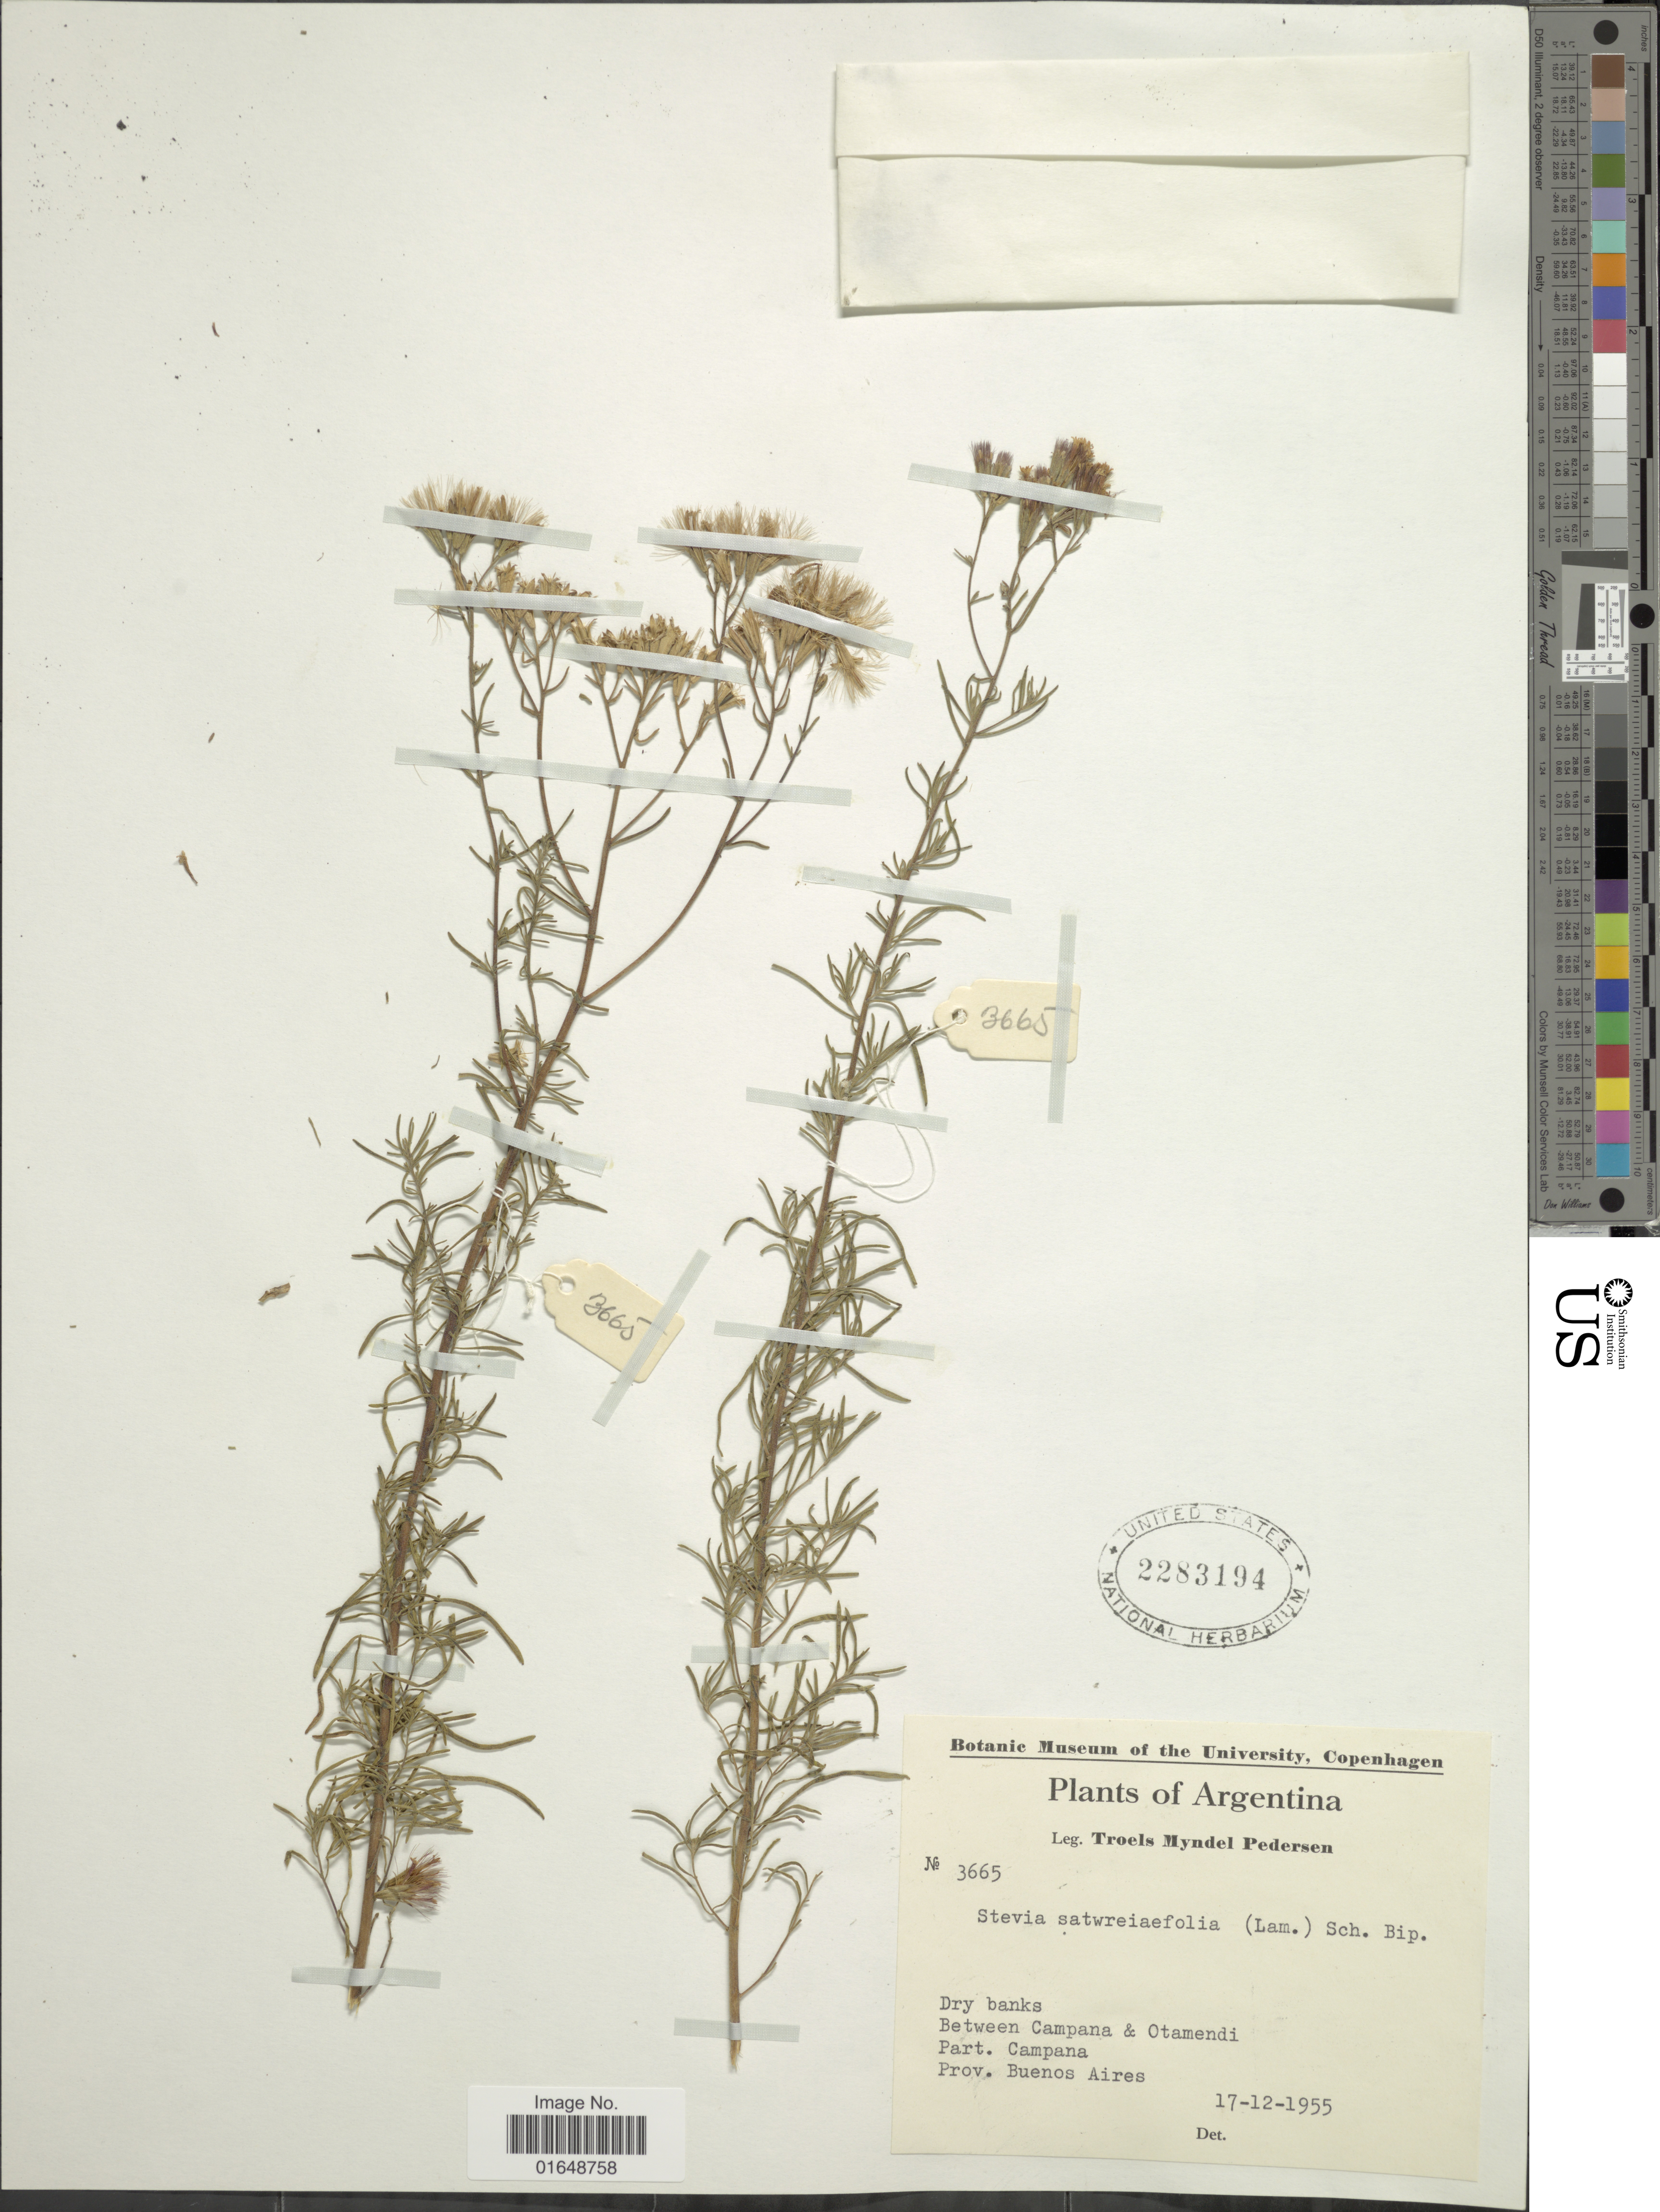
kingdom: Plantae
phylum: Tracheophyta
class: Magnoliopsida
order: Asterales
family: Asteraceae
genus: Stevia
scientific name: Stevia satureifolia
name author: (Lam.) Cav.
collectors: T. Pederson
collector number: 3665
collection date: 1955-12-17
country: Argentina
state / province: Buenos Aires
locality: Dry banks. Between Campana & Otamendi. Part. Campana. Prov. Buenos Aires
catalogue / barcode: US 2283194